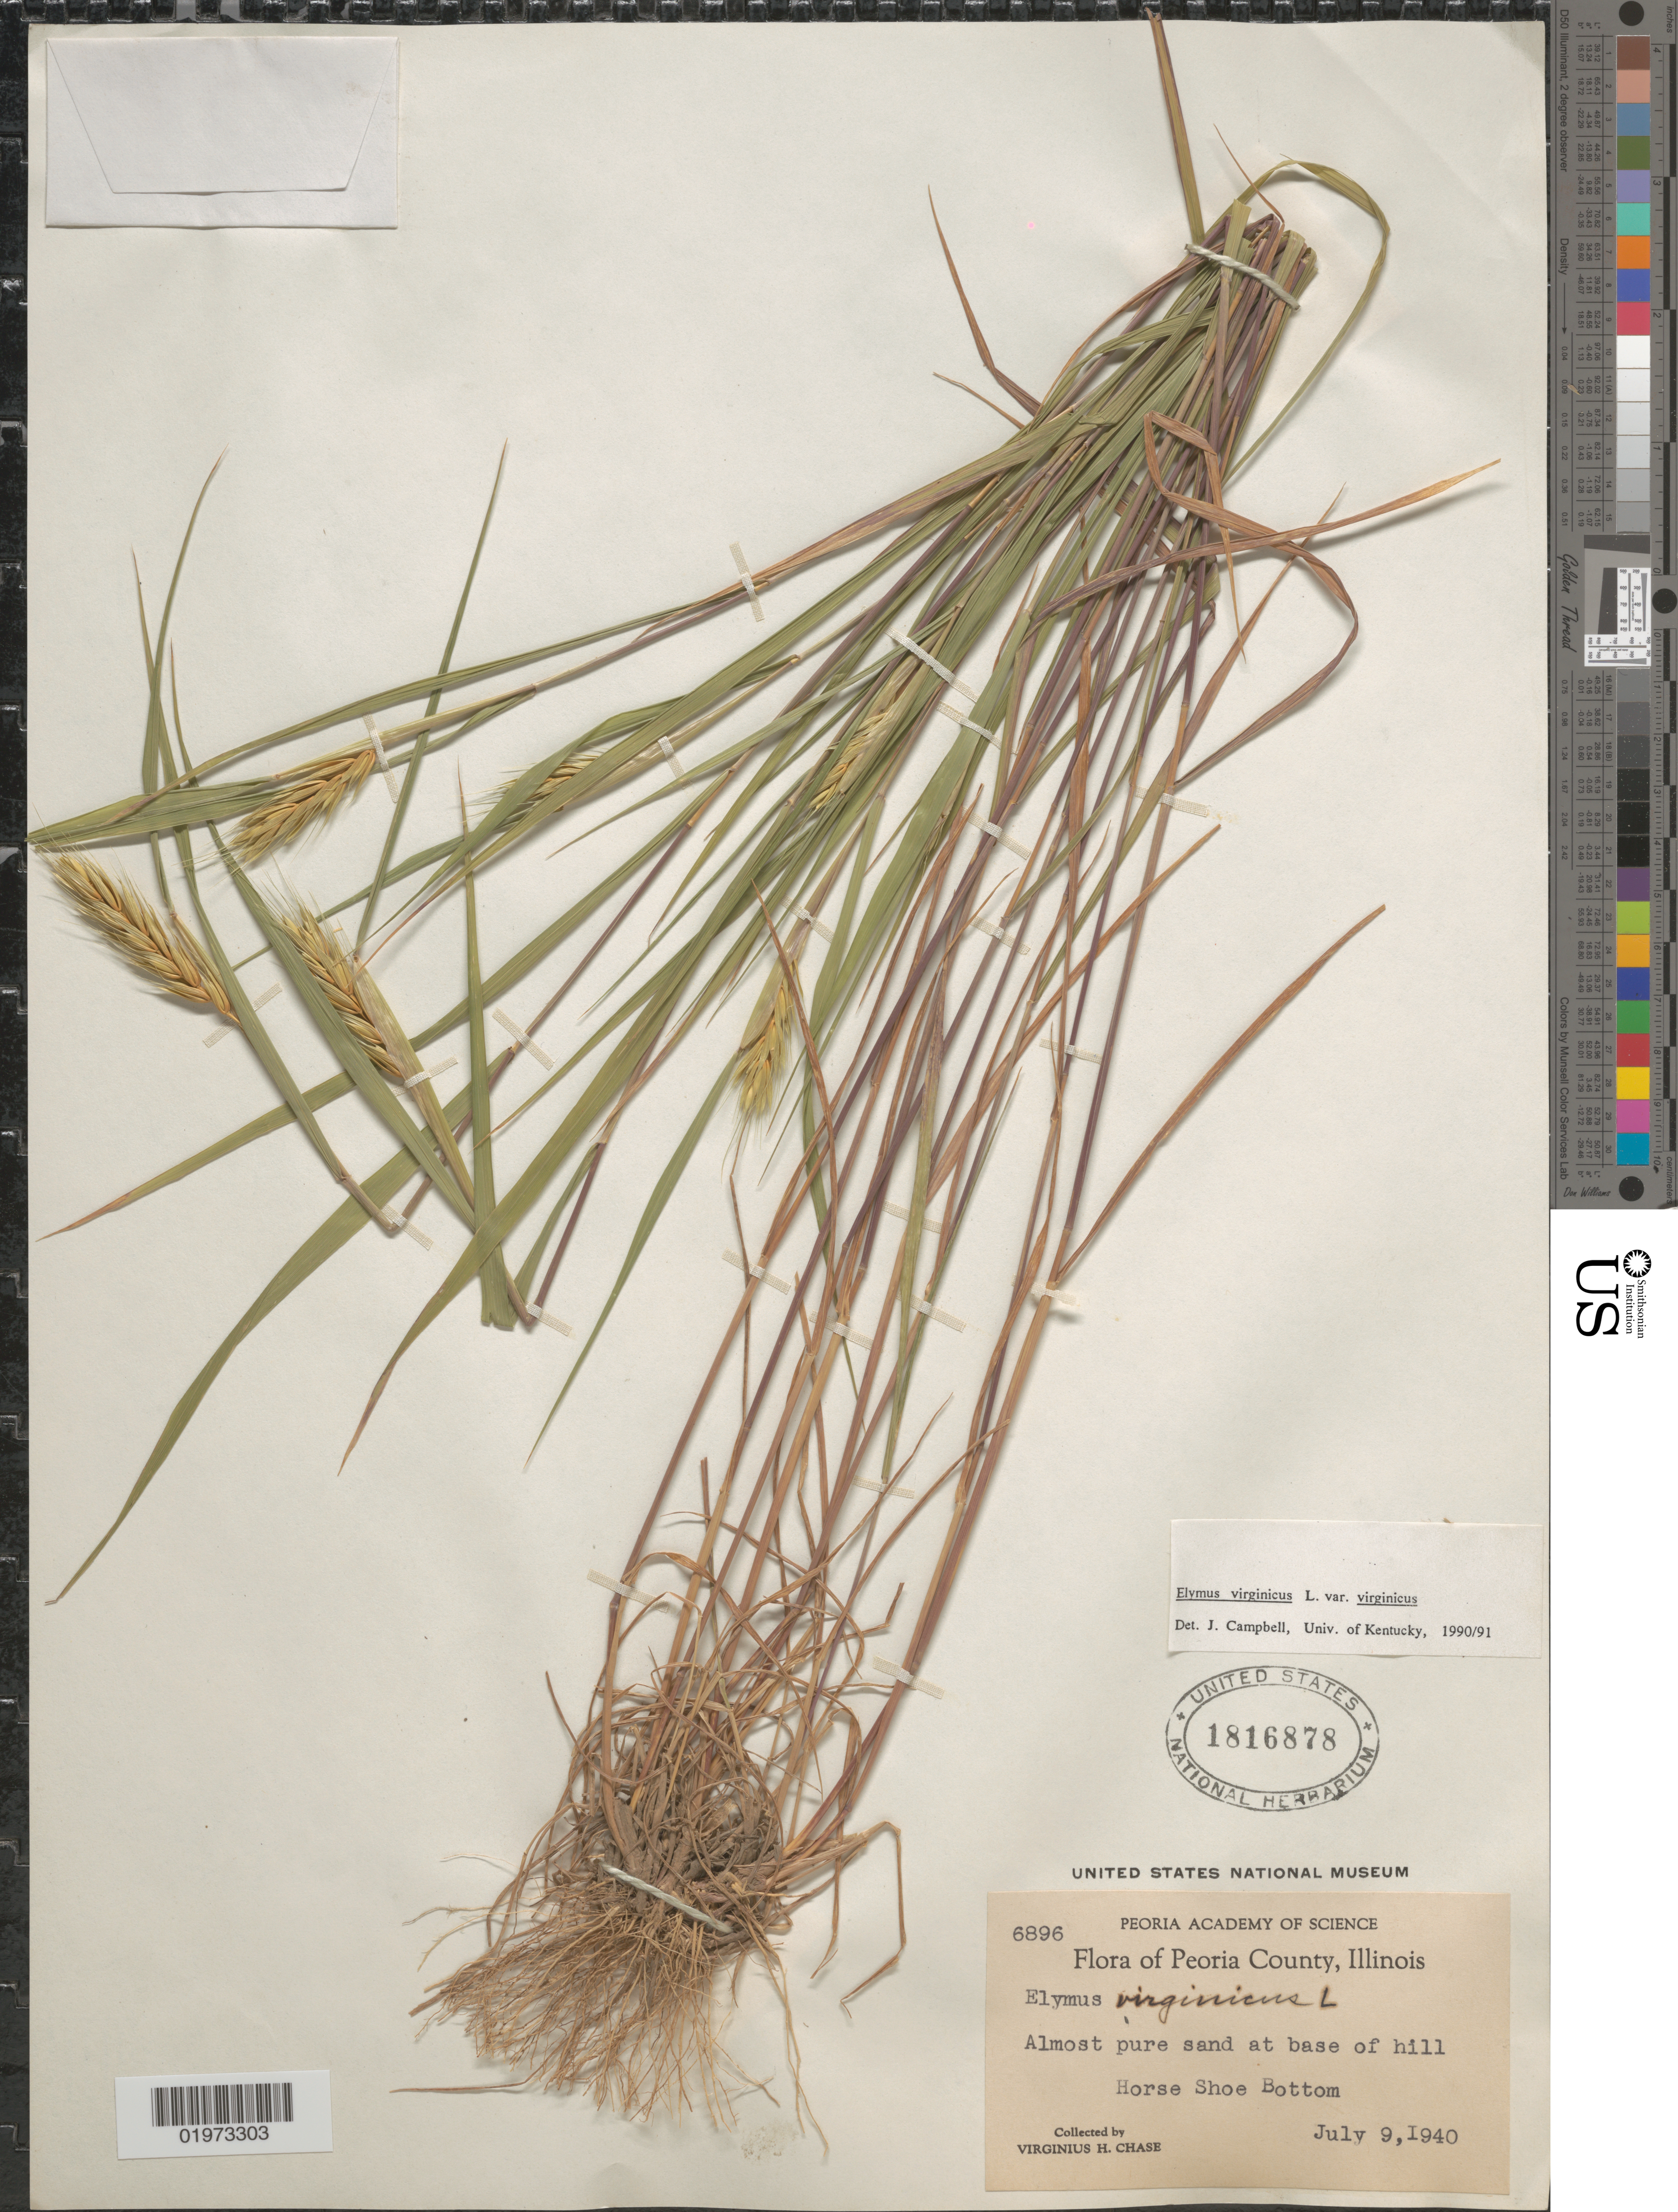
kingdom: Plantae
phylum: Tracheophyta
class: Liliopsida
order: Poales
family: Poaceae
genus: Elymus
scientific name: Elymus virginicus var. virginicus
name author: L.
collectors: V. H. Chase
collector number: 6896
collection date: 1940-07-09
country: United States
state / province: Illinois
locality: Peoria County. Almost pure sand at base of hill. Horse Shoe Bottom.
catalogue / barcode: US 1816878